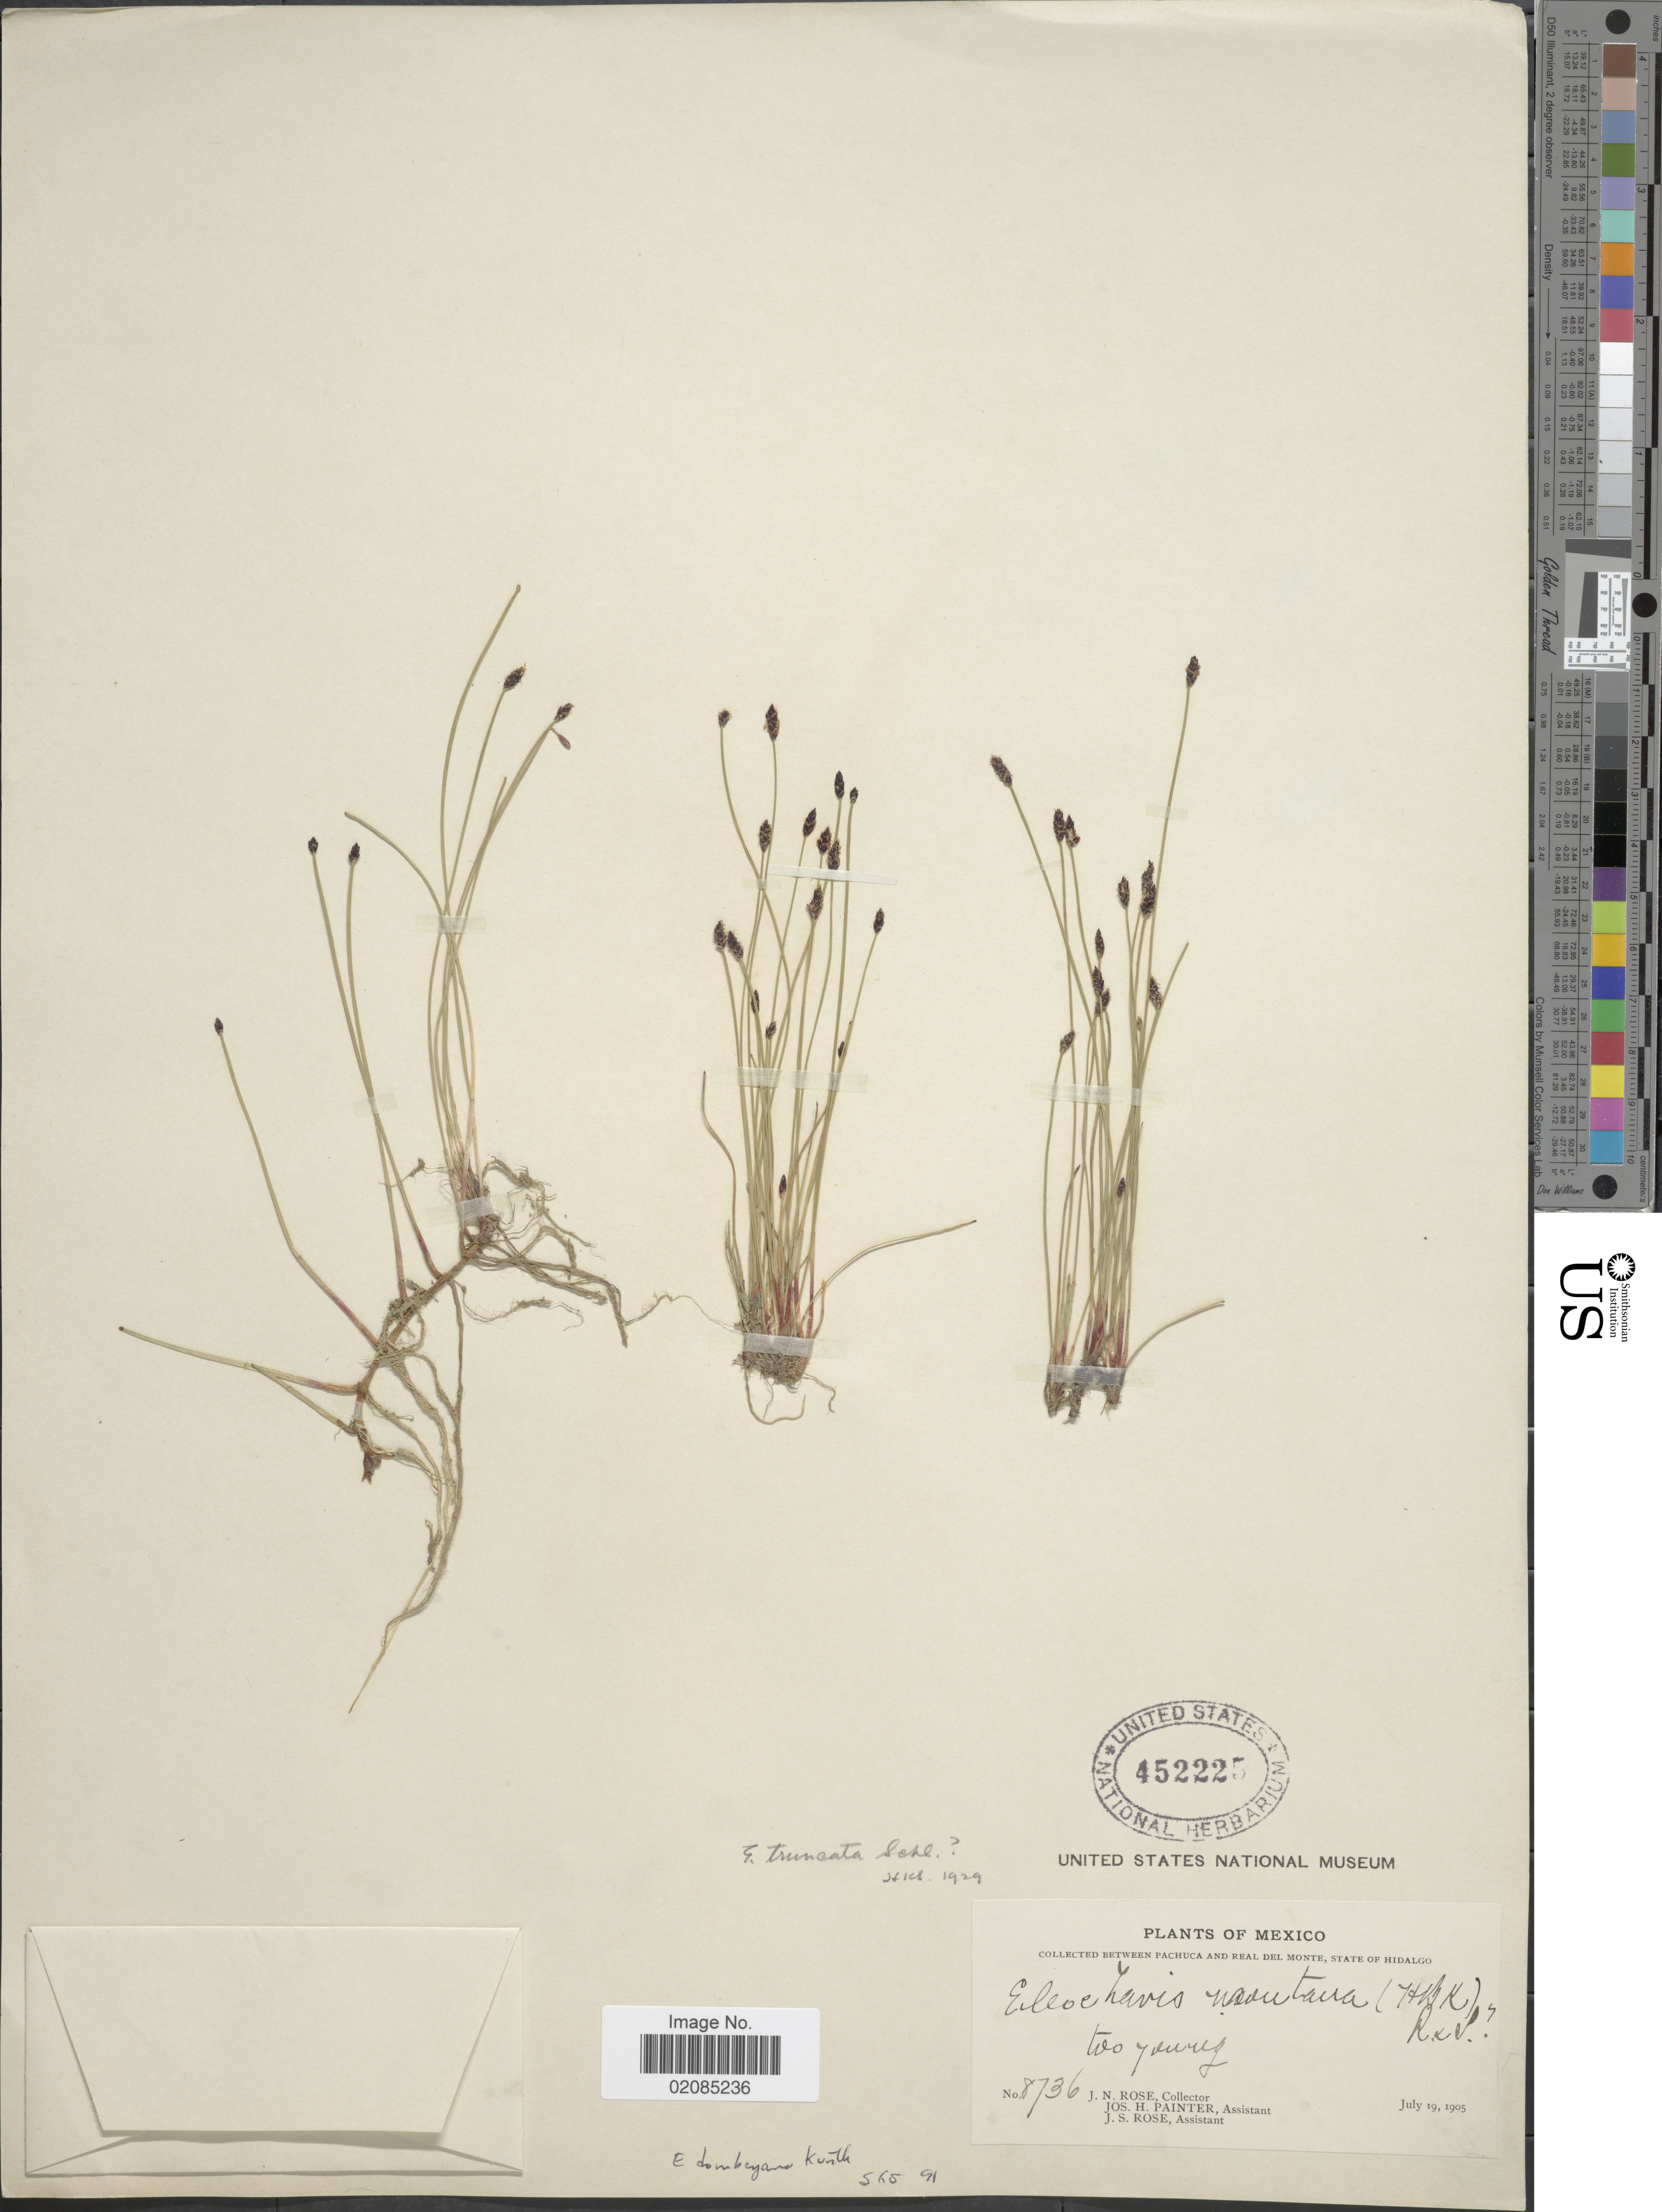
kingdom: Plantae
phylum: Tracheophyta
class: Liliopsida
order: Poales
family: Cyperaceae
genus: Eleocharis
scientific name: Eleocharis dombeyana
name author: Kunth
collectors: J. N. Rose, J. H. Painter & J. S. Rose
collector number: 8736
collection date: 1905-07-19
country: Mexico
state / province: Hidalgo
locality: Between Pachuca and Real Del Monte, State of Hidalgo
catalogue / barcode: US 452225